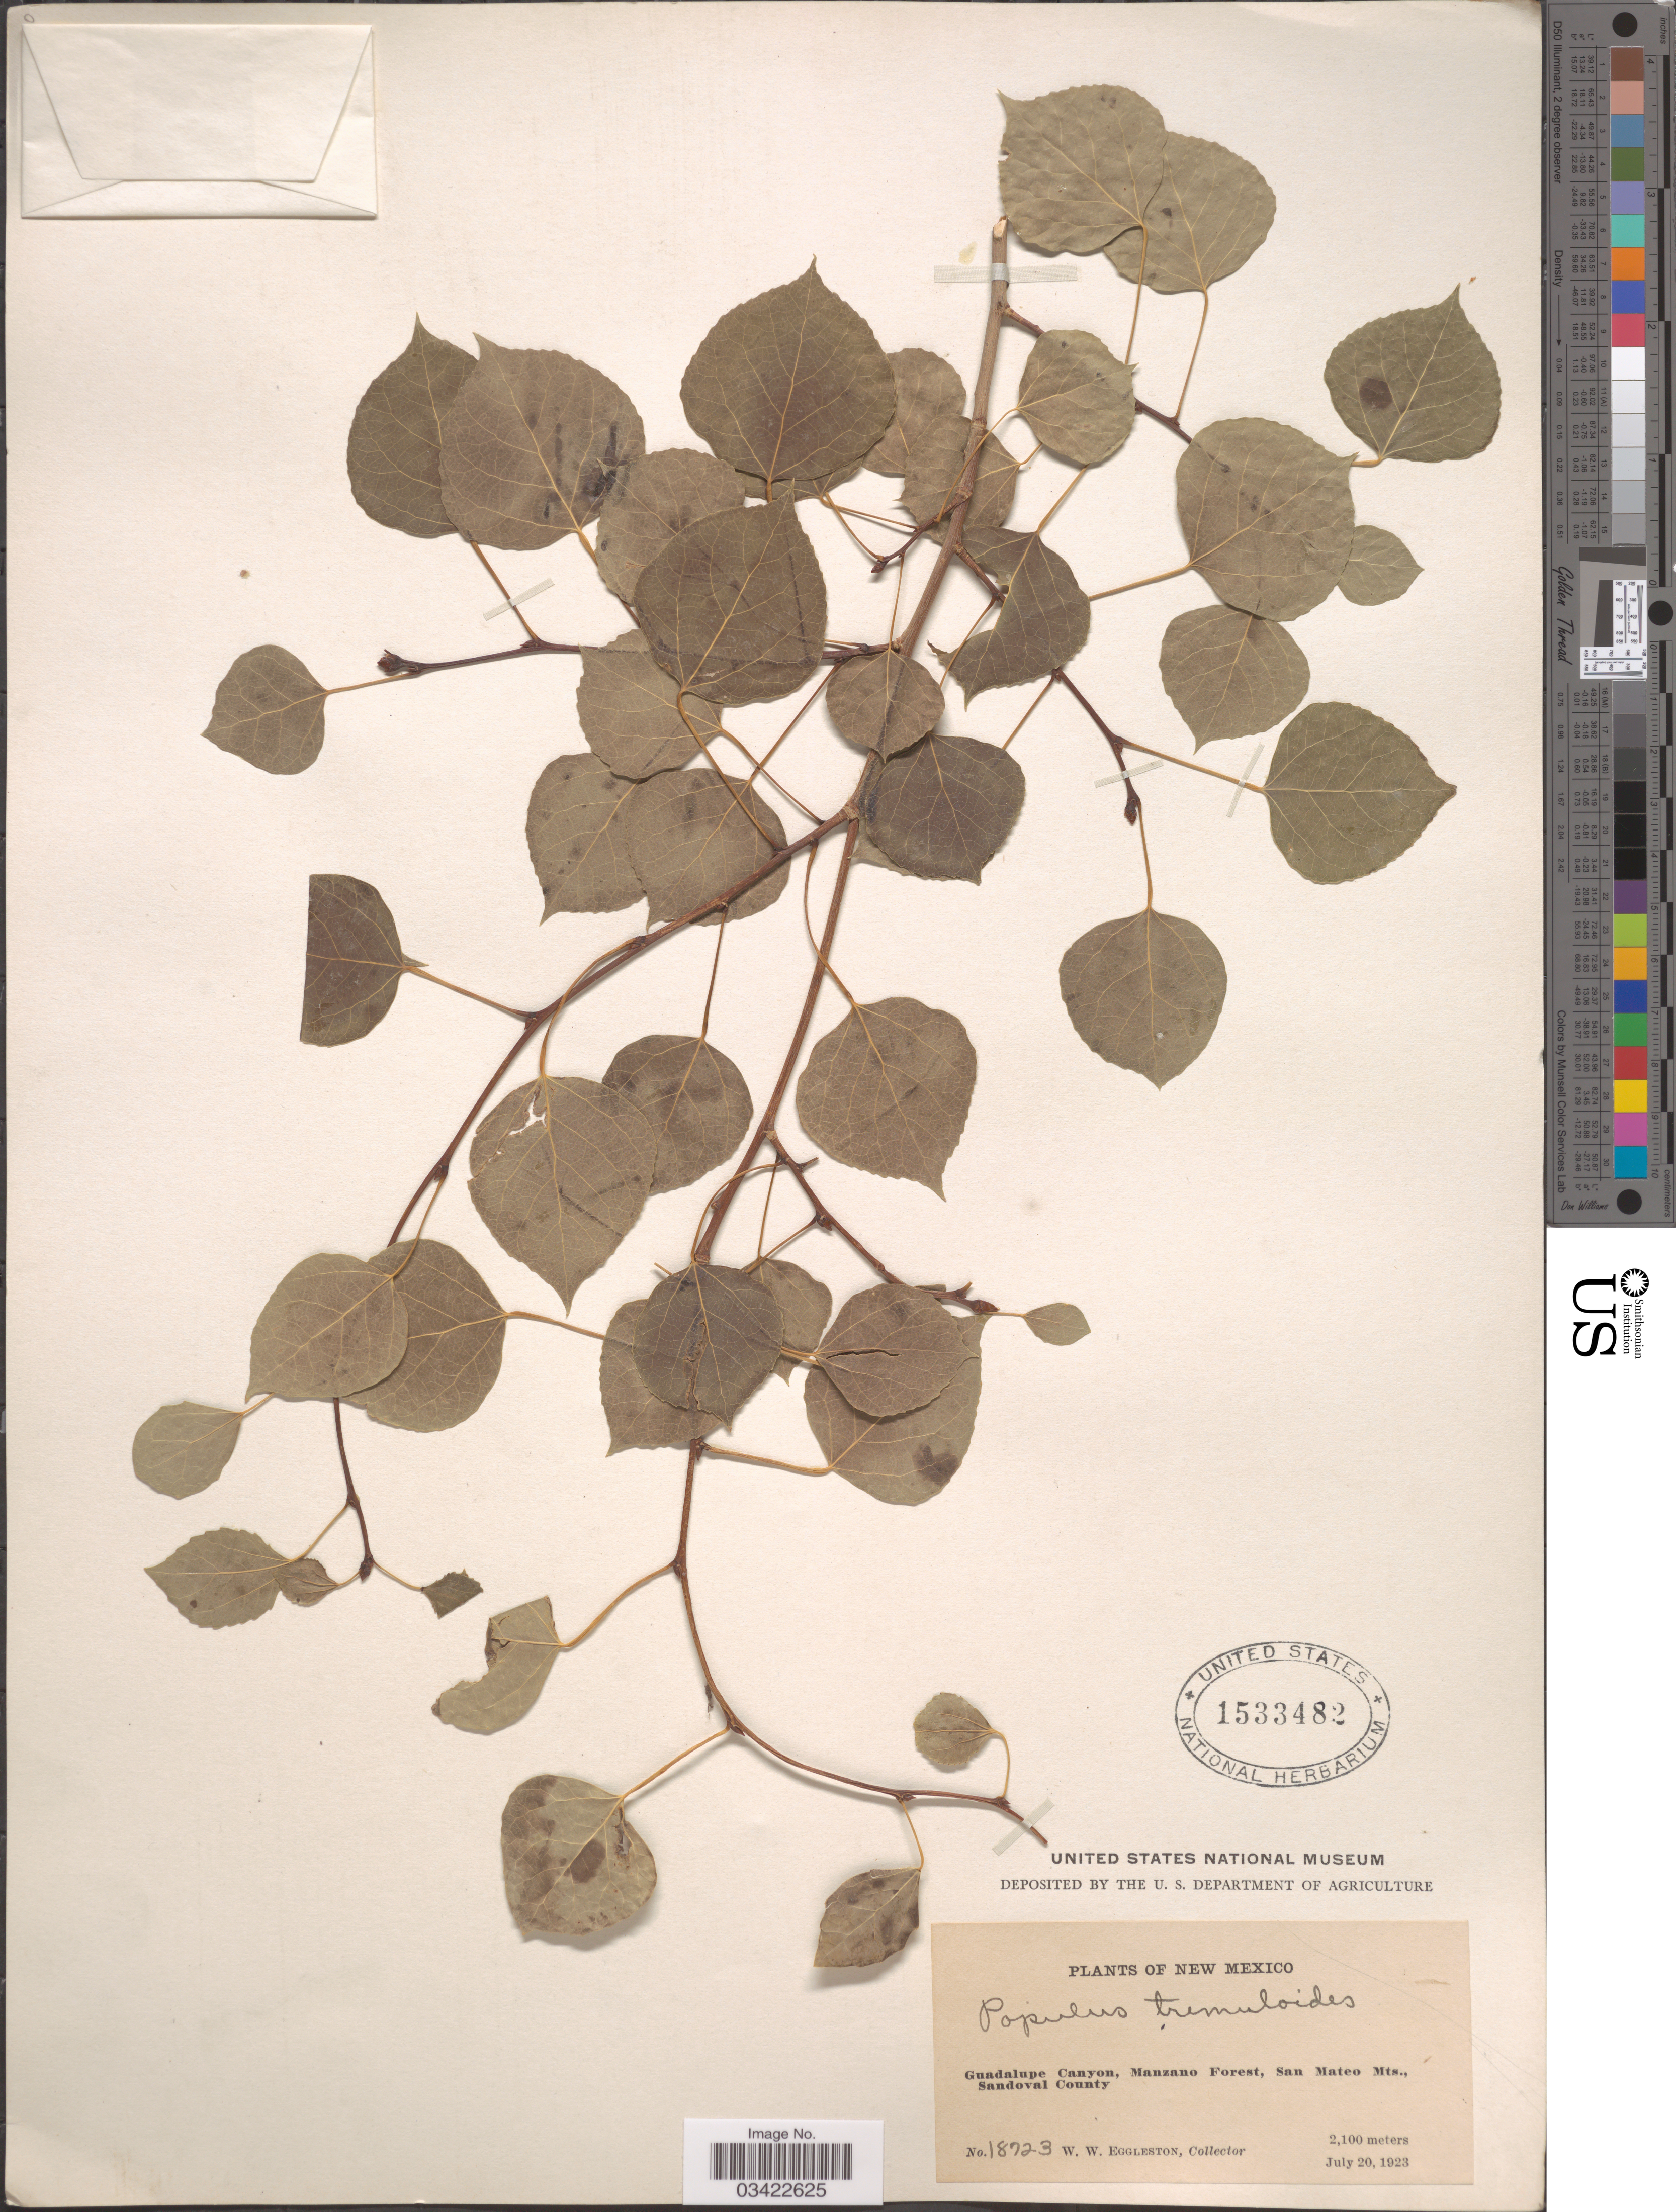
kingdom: Plantae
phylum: Tracheophyta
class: Magnoliopsida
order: Malpighiales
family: Salicaceae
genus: Populus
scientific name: Populus tremuloides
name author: Michx.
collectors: W. W. Eggleston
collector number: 18723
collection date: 1923-07-20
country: United States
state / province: New Mexico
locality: Guadalupe Canyon, Manzano Forest, San Mateo Mts., Sandoval County.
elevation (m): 2100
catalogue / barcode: US 1533482